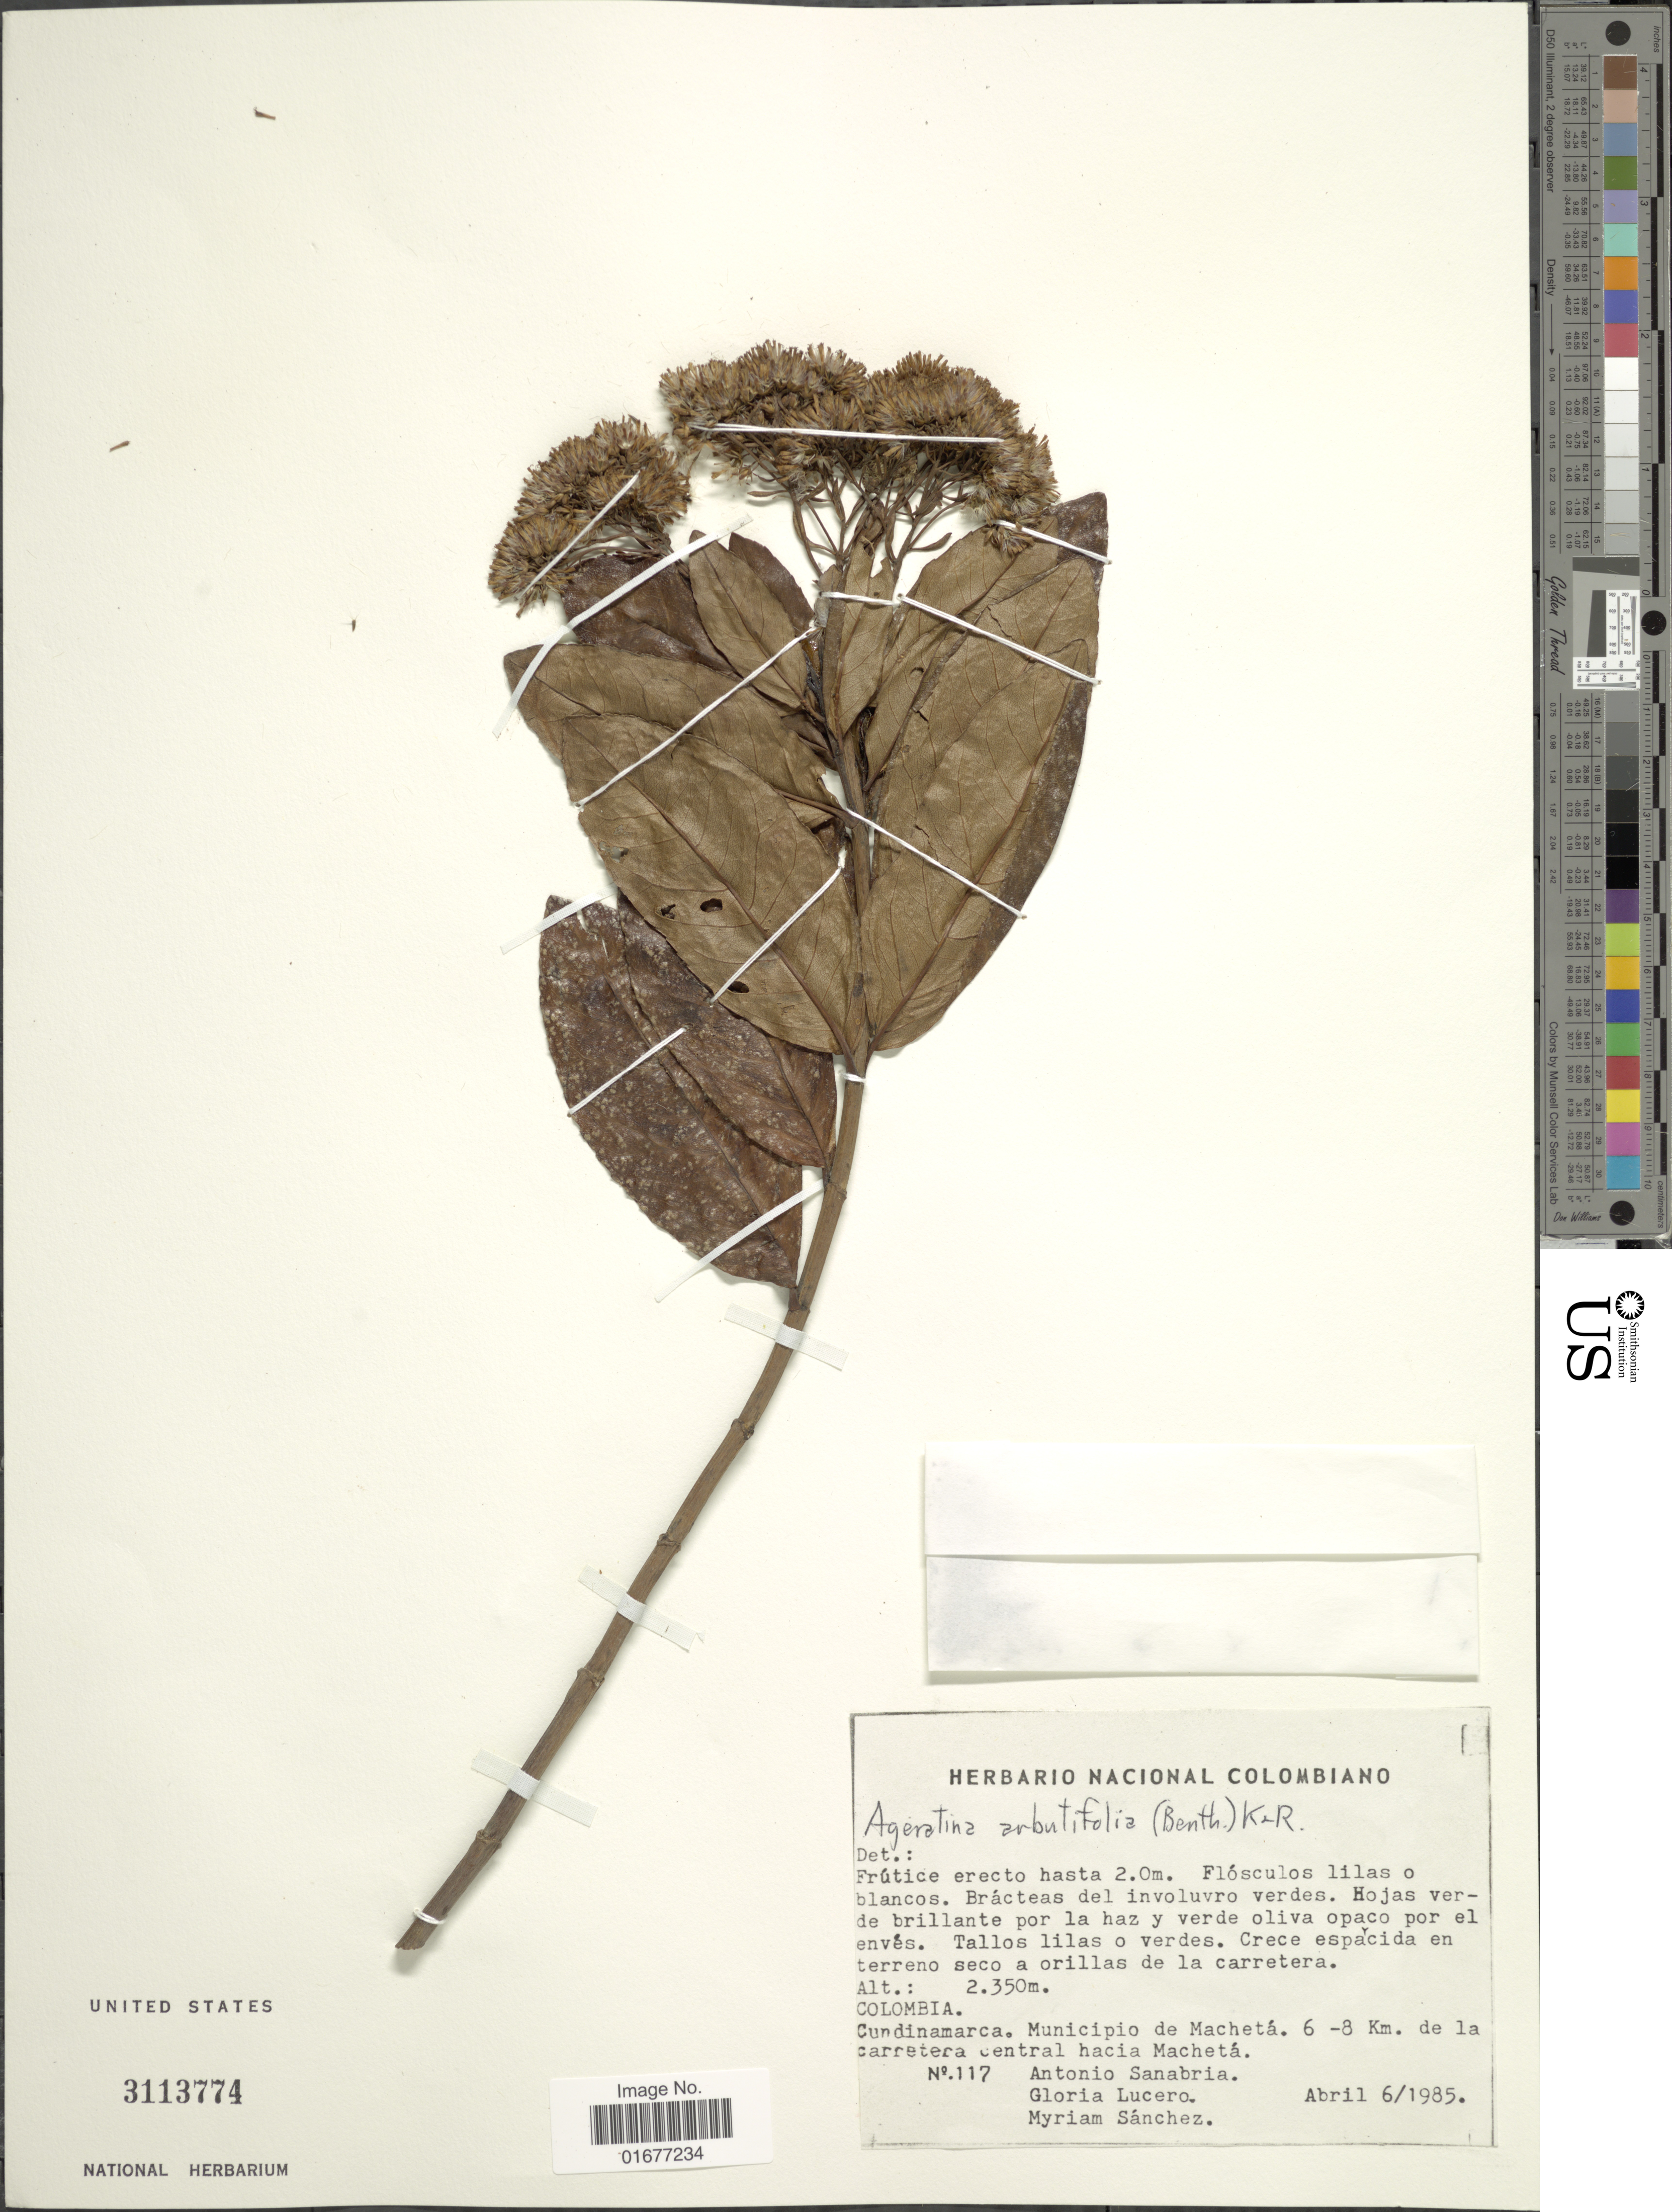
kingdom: Plantae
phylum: Tracheophyta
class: Magnoliopsida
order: Asterales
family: Asteraceae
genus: Ageratina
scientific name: Ageratina arbutifolia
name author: (Benth.) R.M. King & H. Rob.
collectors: A. Sanabria G., G. Lucero & M. Sánchez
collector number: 117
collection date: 1985-04-06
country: Colombia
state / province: Cundinamarca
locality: Municipio de Macheta, 6-8 Km. de la carretera central hacia Macheta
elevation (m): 2350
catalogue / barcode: US 3113774